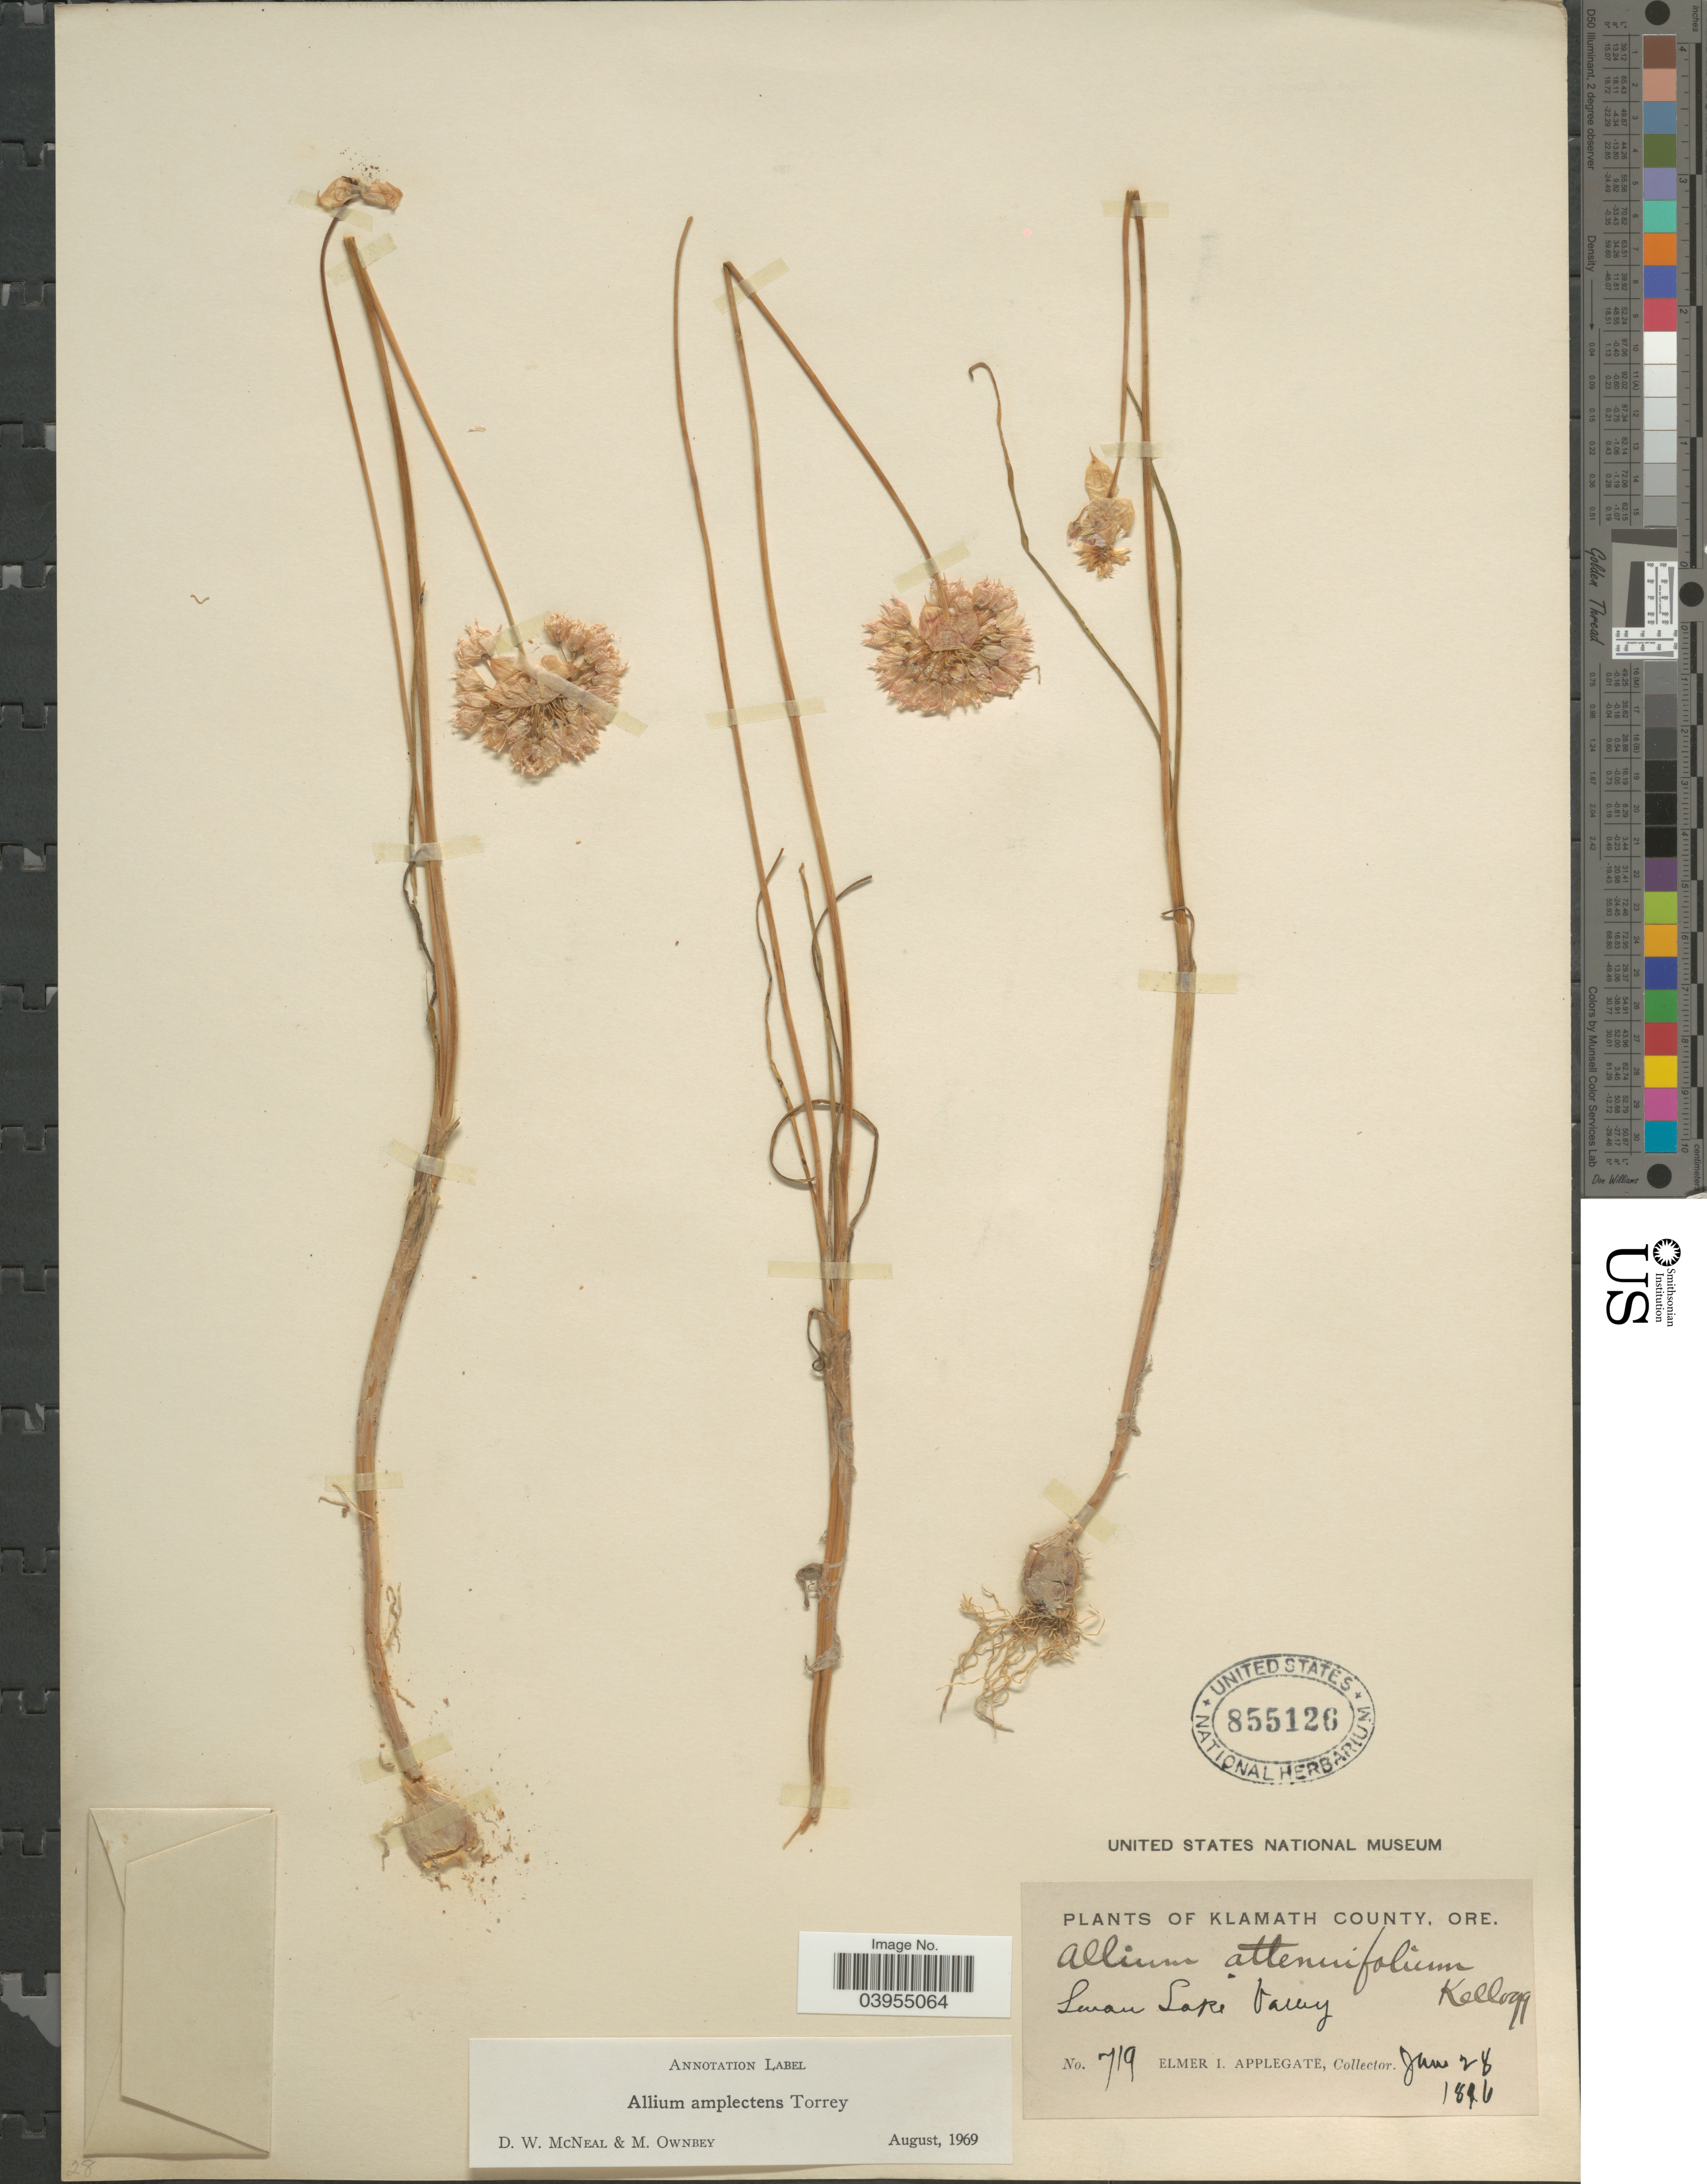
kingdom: Plantae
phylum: Tracheophyta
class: Liliopsida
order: Asparagales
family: Amaryllidaceae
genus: Allium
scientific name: Allium amplectens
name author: Torr.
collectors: E. I. Applegate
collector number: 719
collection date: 1896-01-28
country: United States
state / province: Oregon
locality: Klamath County. Swan Lake Valley.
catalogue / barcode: US 855126